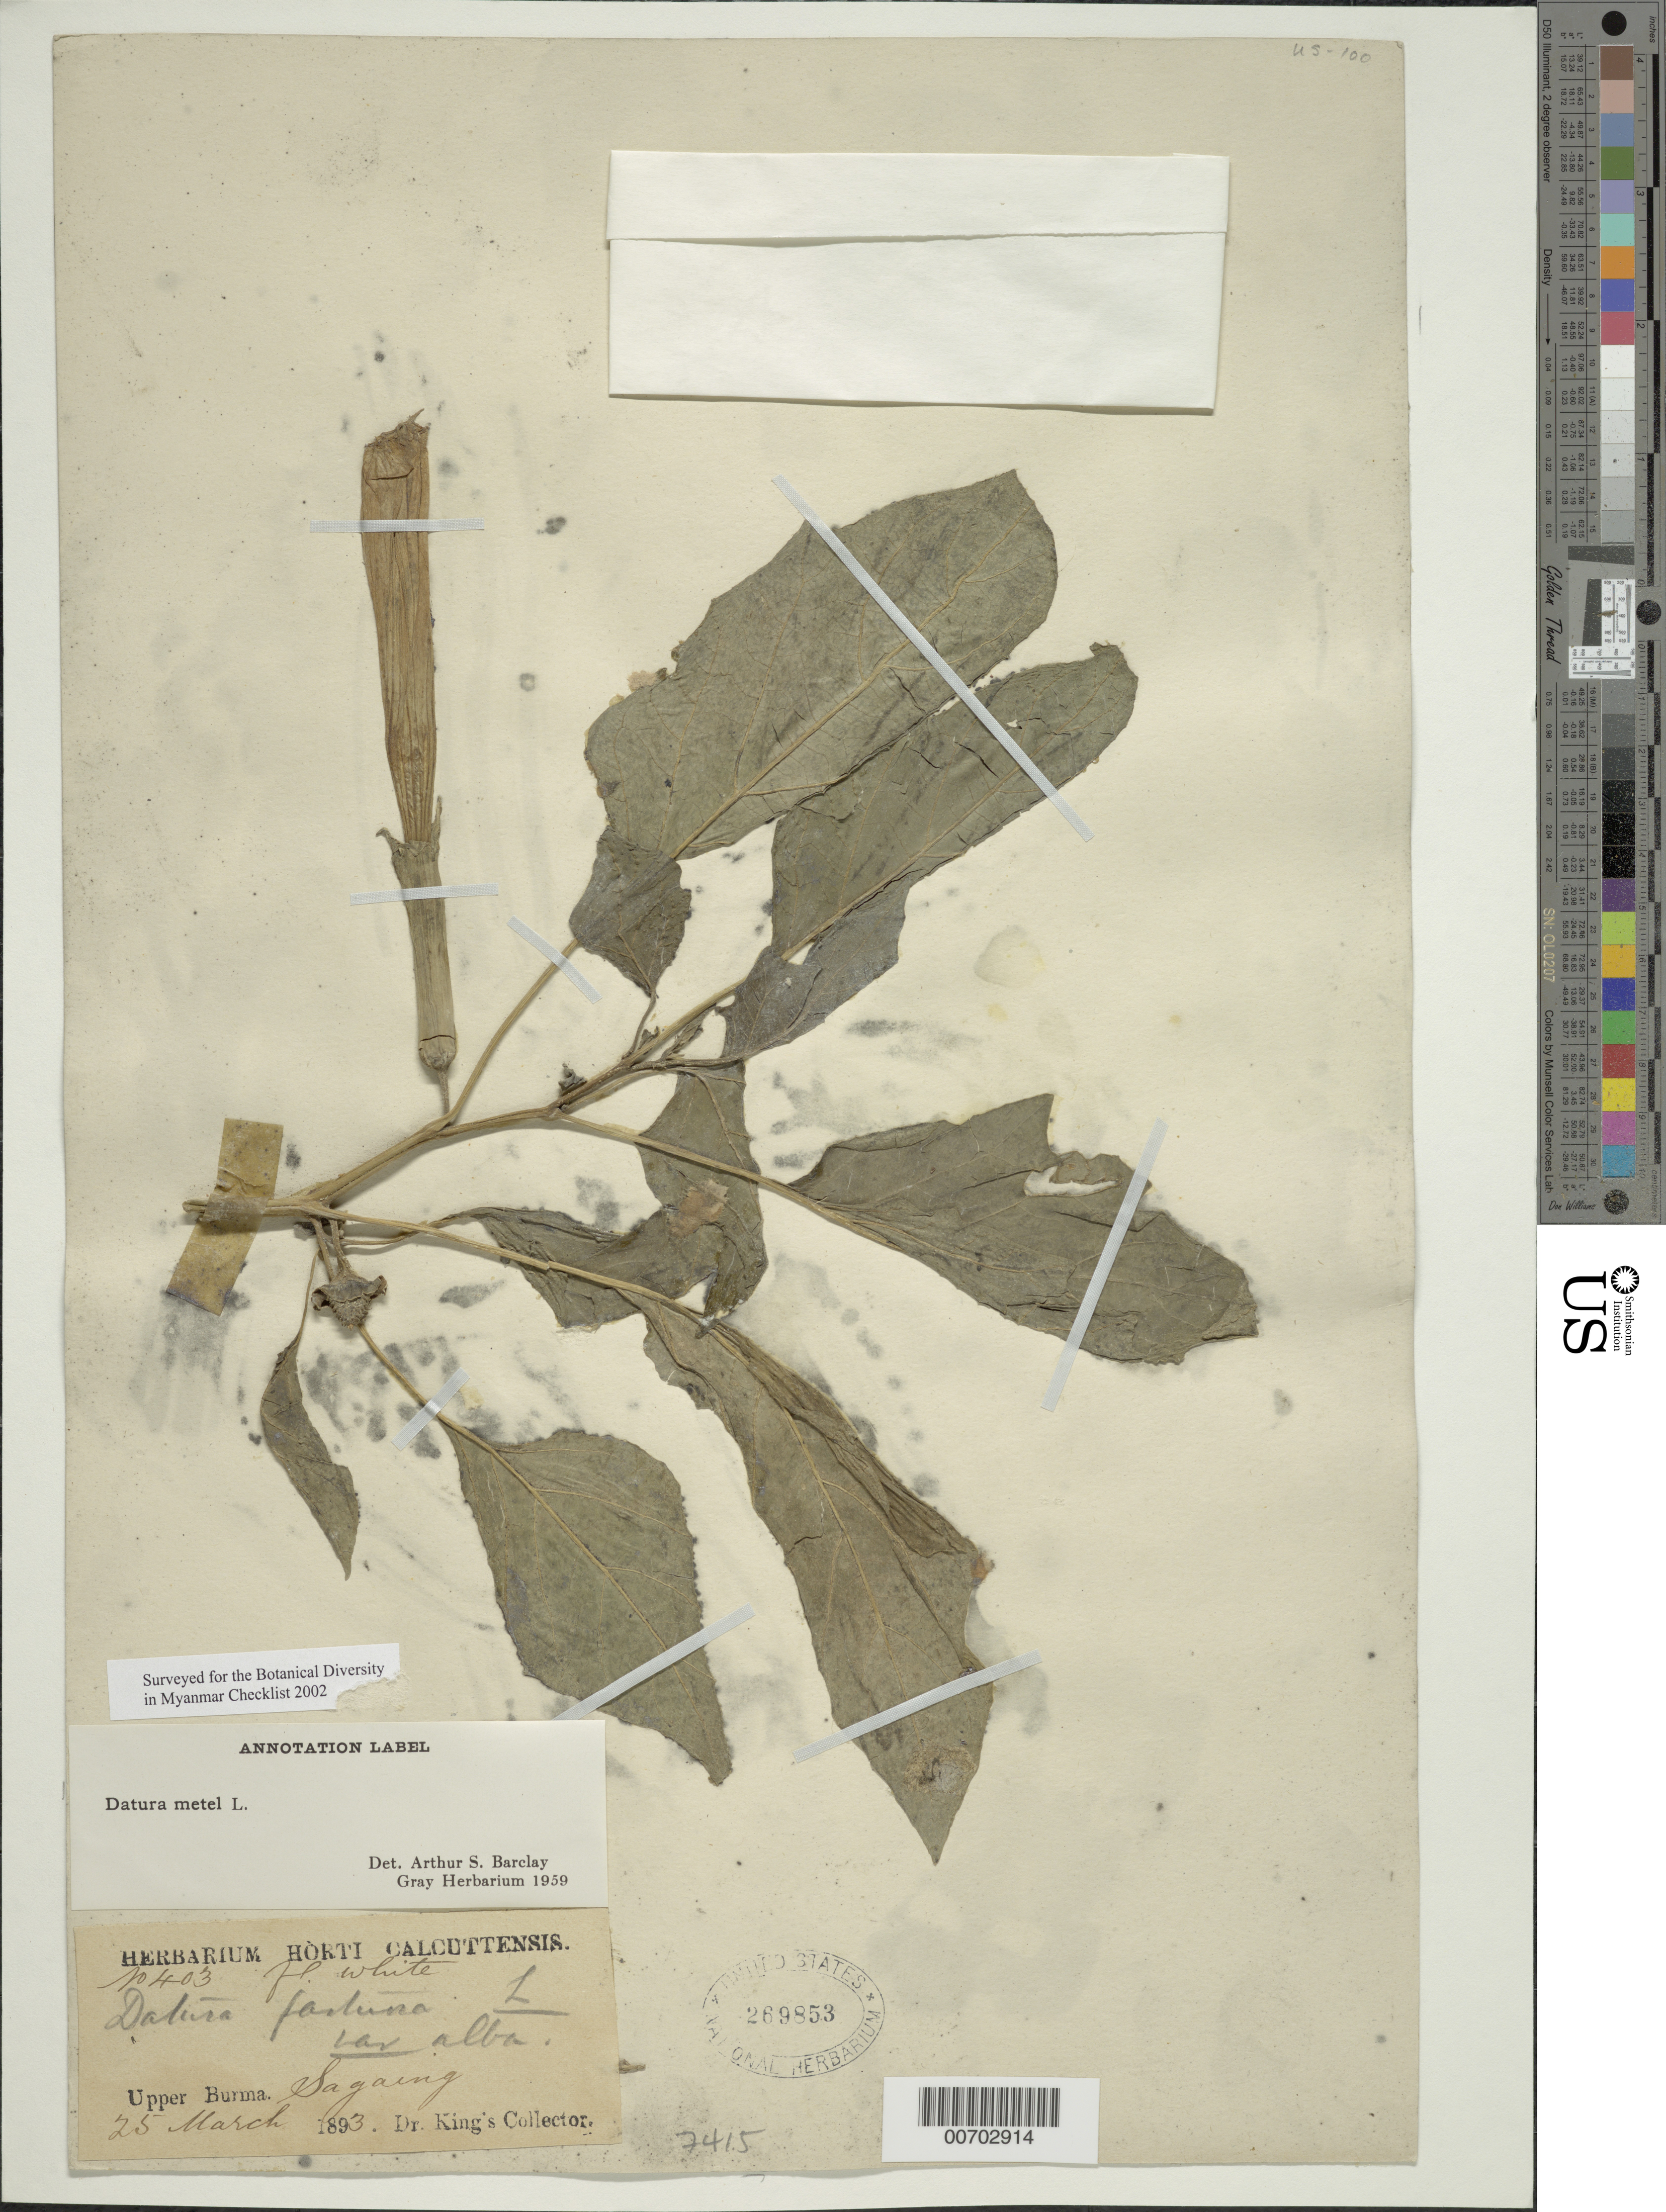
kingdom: Plantae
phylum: Tracheophyta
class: Magnoliopsida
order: Solanales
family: Solanaceae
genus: Datura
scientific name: Datura metel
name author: L.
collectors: R. M. King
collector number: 403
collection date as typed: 25 Mar 1893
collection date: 1893-03-25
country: Myanmar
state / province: Sagaing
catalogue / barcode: US 269853